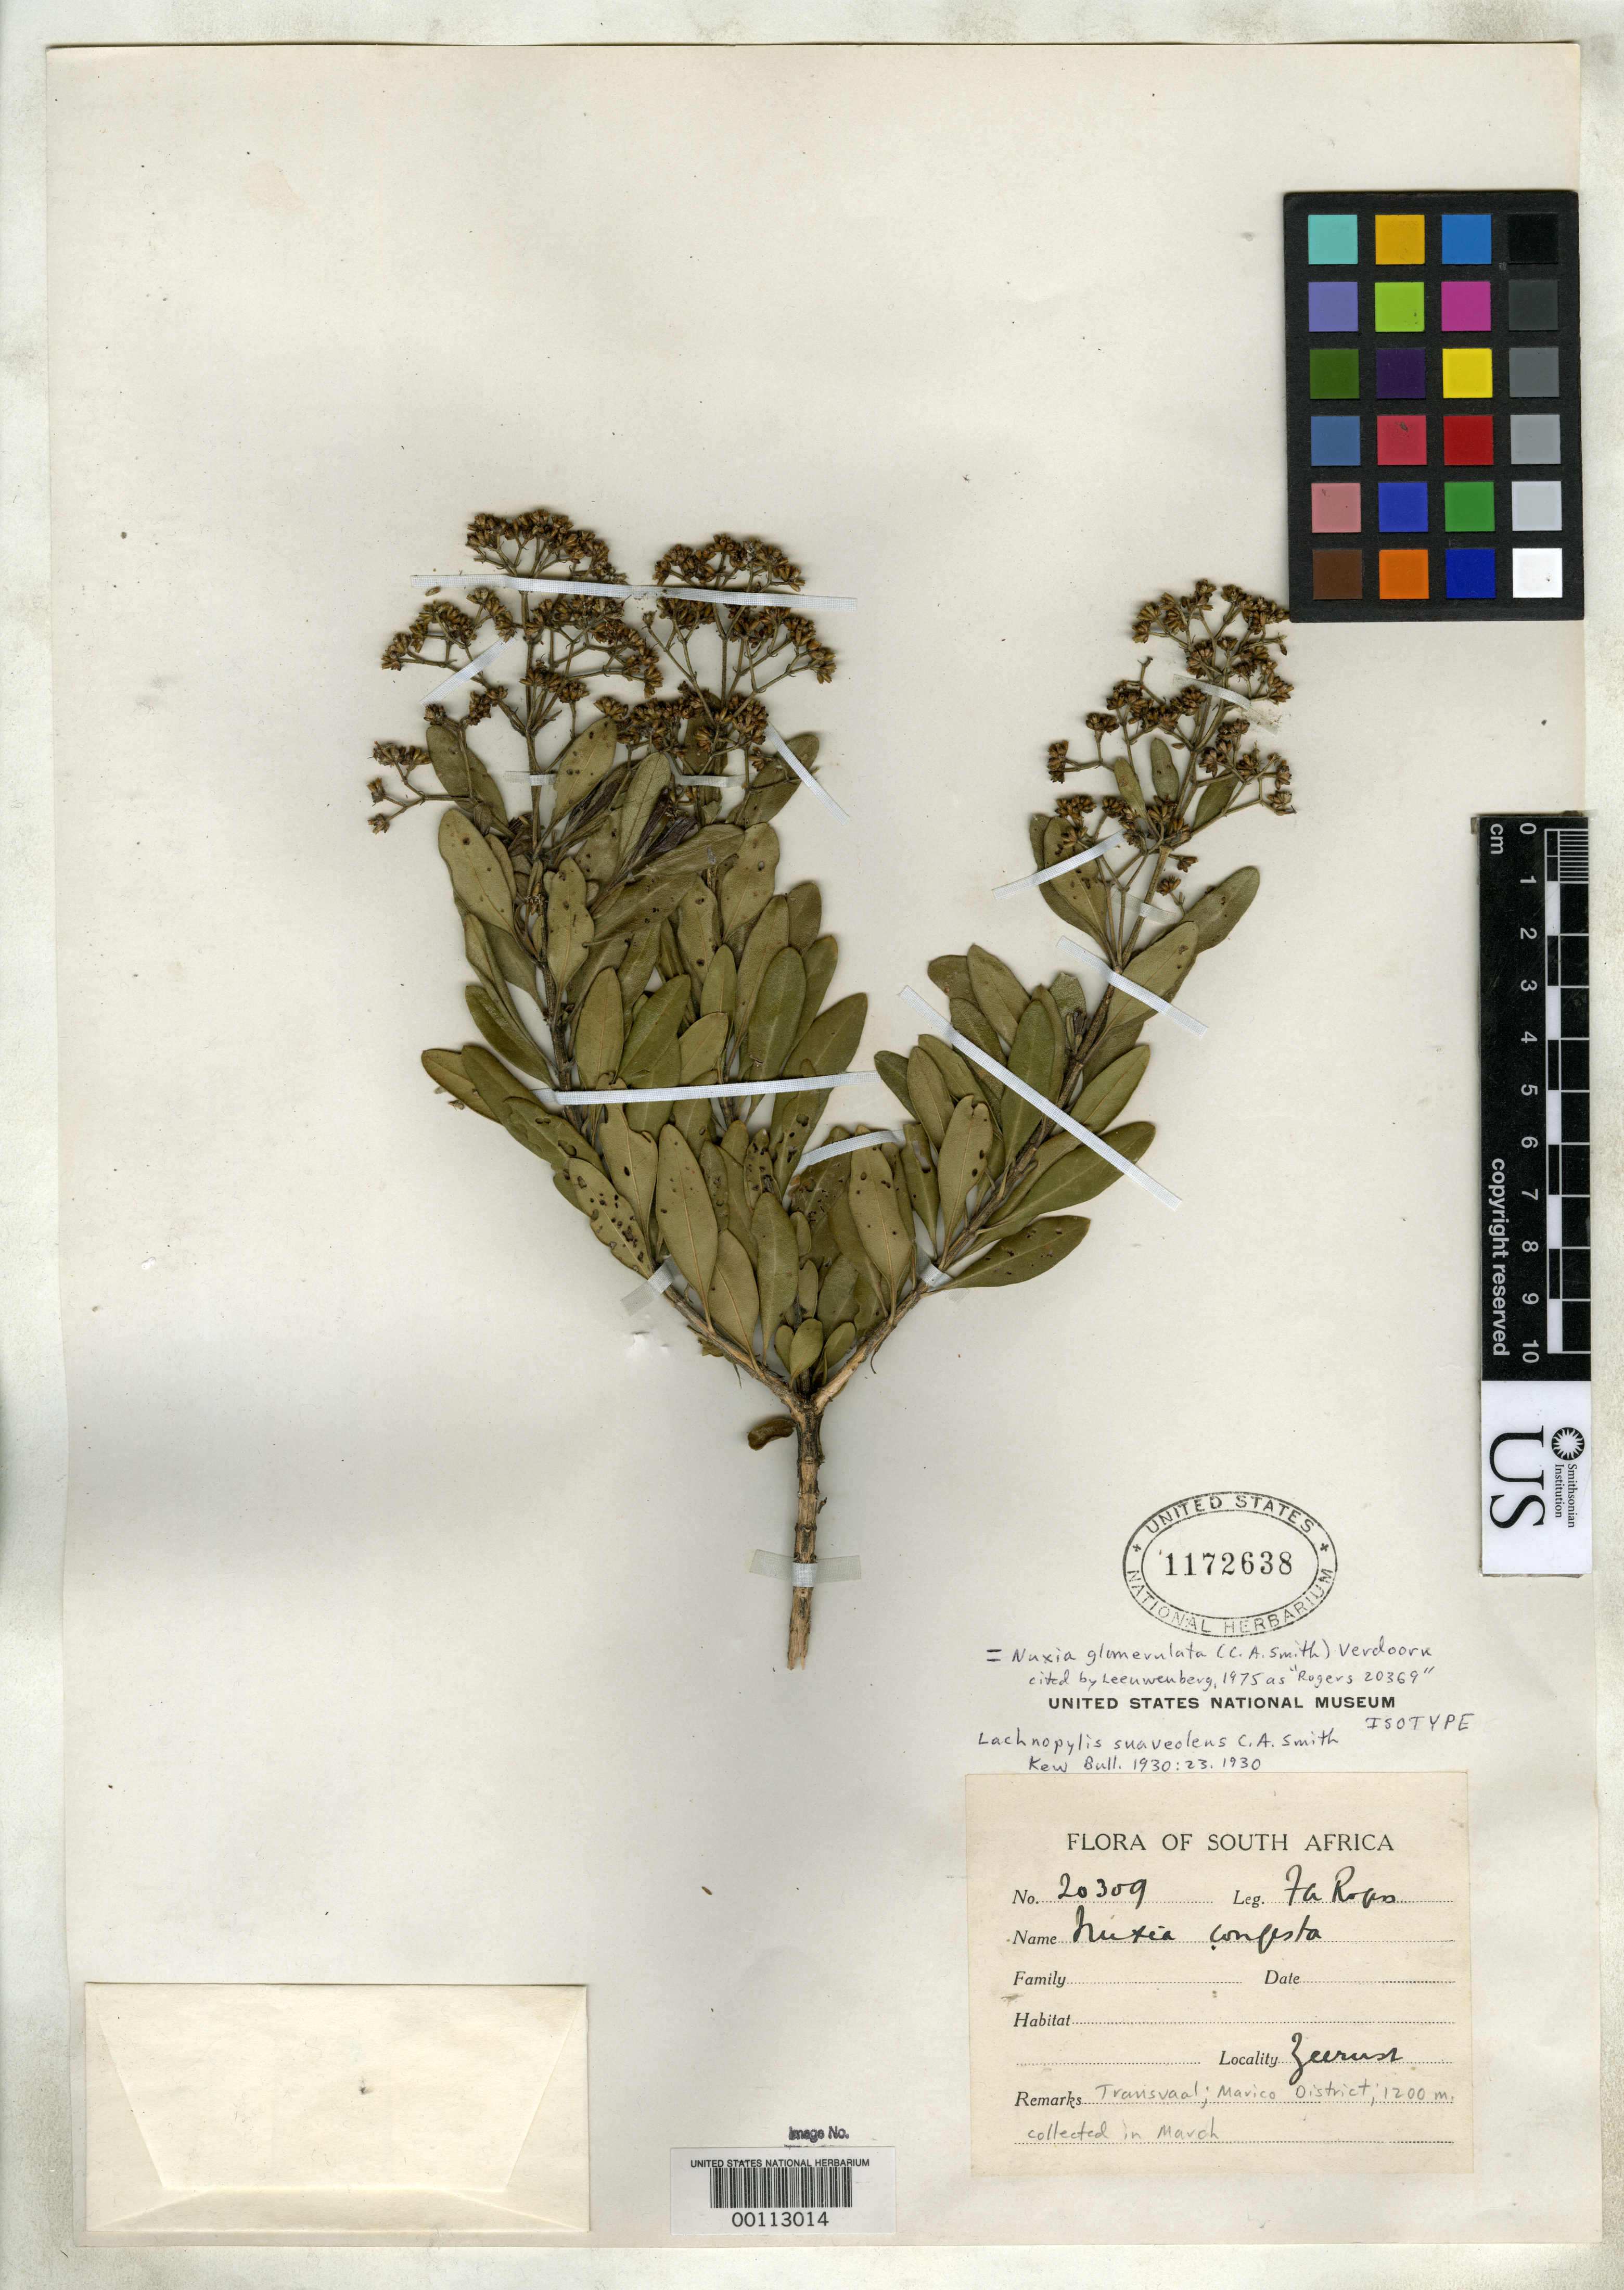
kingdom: Plantae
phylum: Tracheophyta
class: Magnoliopsida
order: Lamiales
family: Stilbaceae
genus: Lachnopylis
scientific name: Lachnopylis suaveolens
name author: C.A. Sm.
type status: Isotype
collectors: F. A. Rogers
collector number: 20309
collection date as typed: Mar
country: South Africa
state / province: North West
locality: Open slopes of hills (1200 m) above Zeerust. Transvaal. Marico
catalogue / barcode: US 1172638